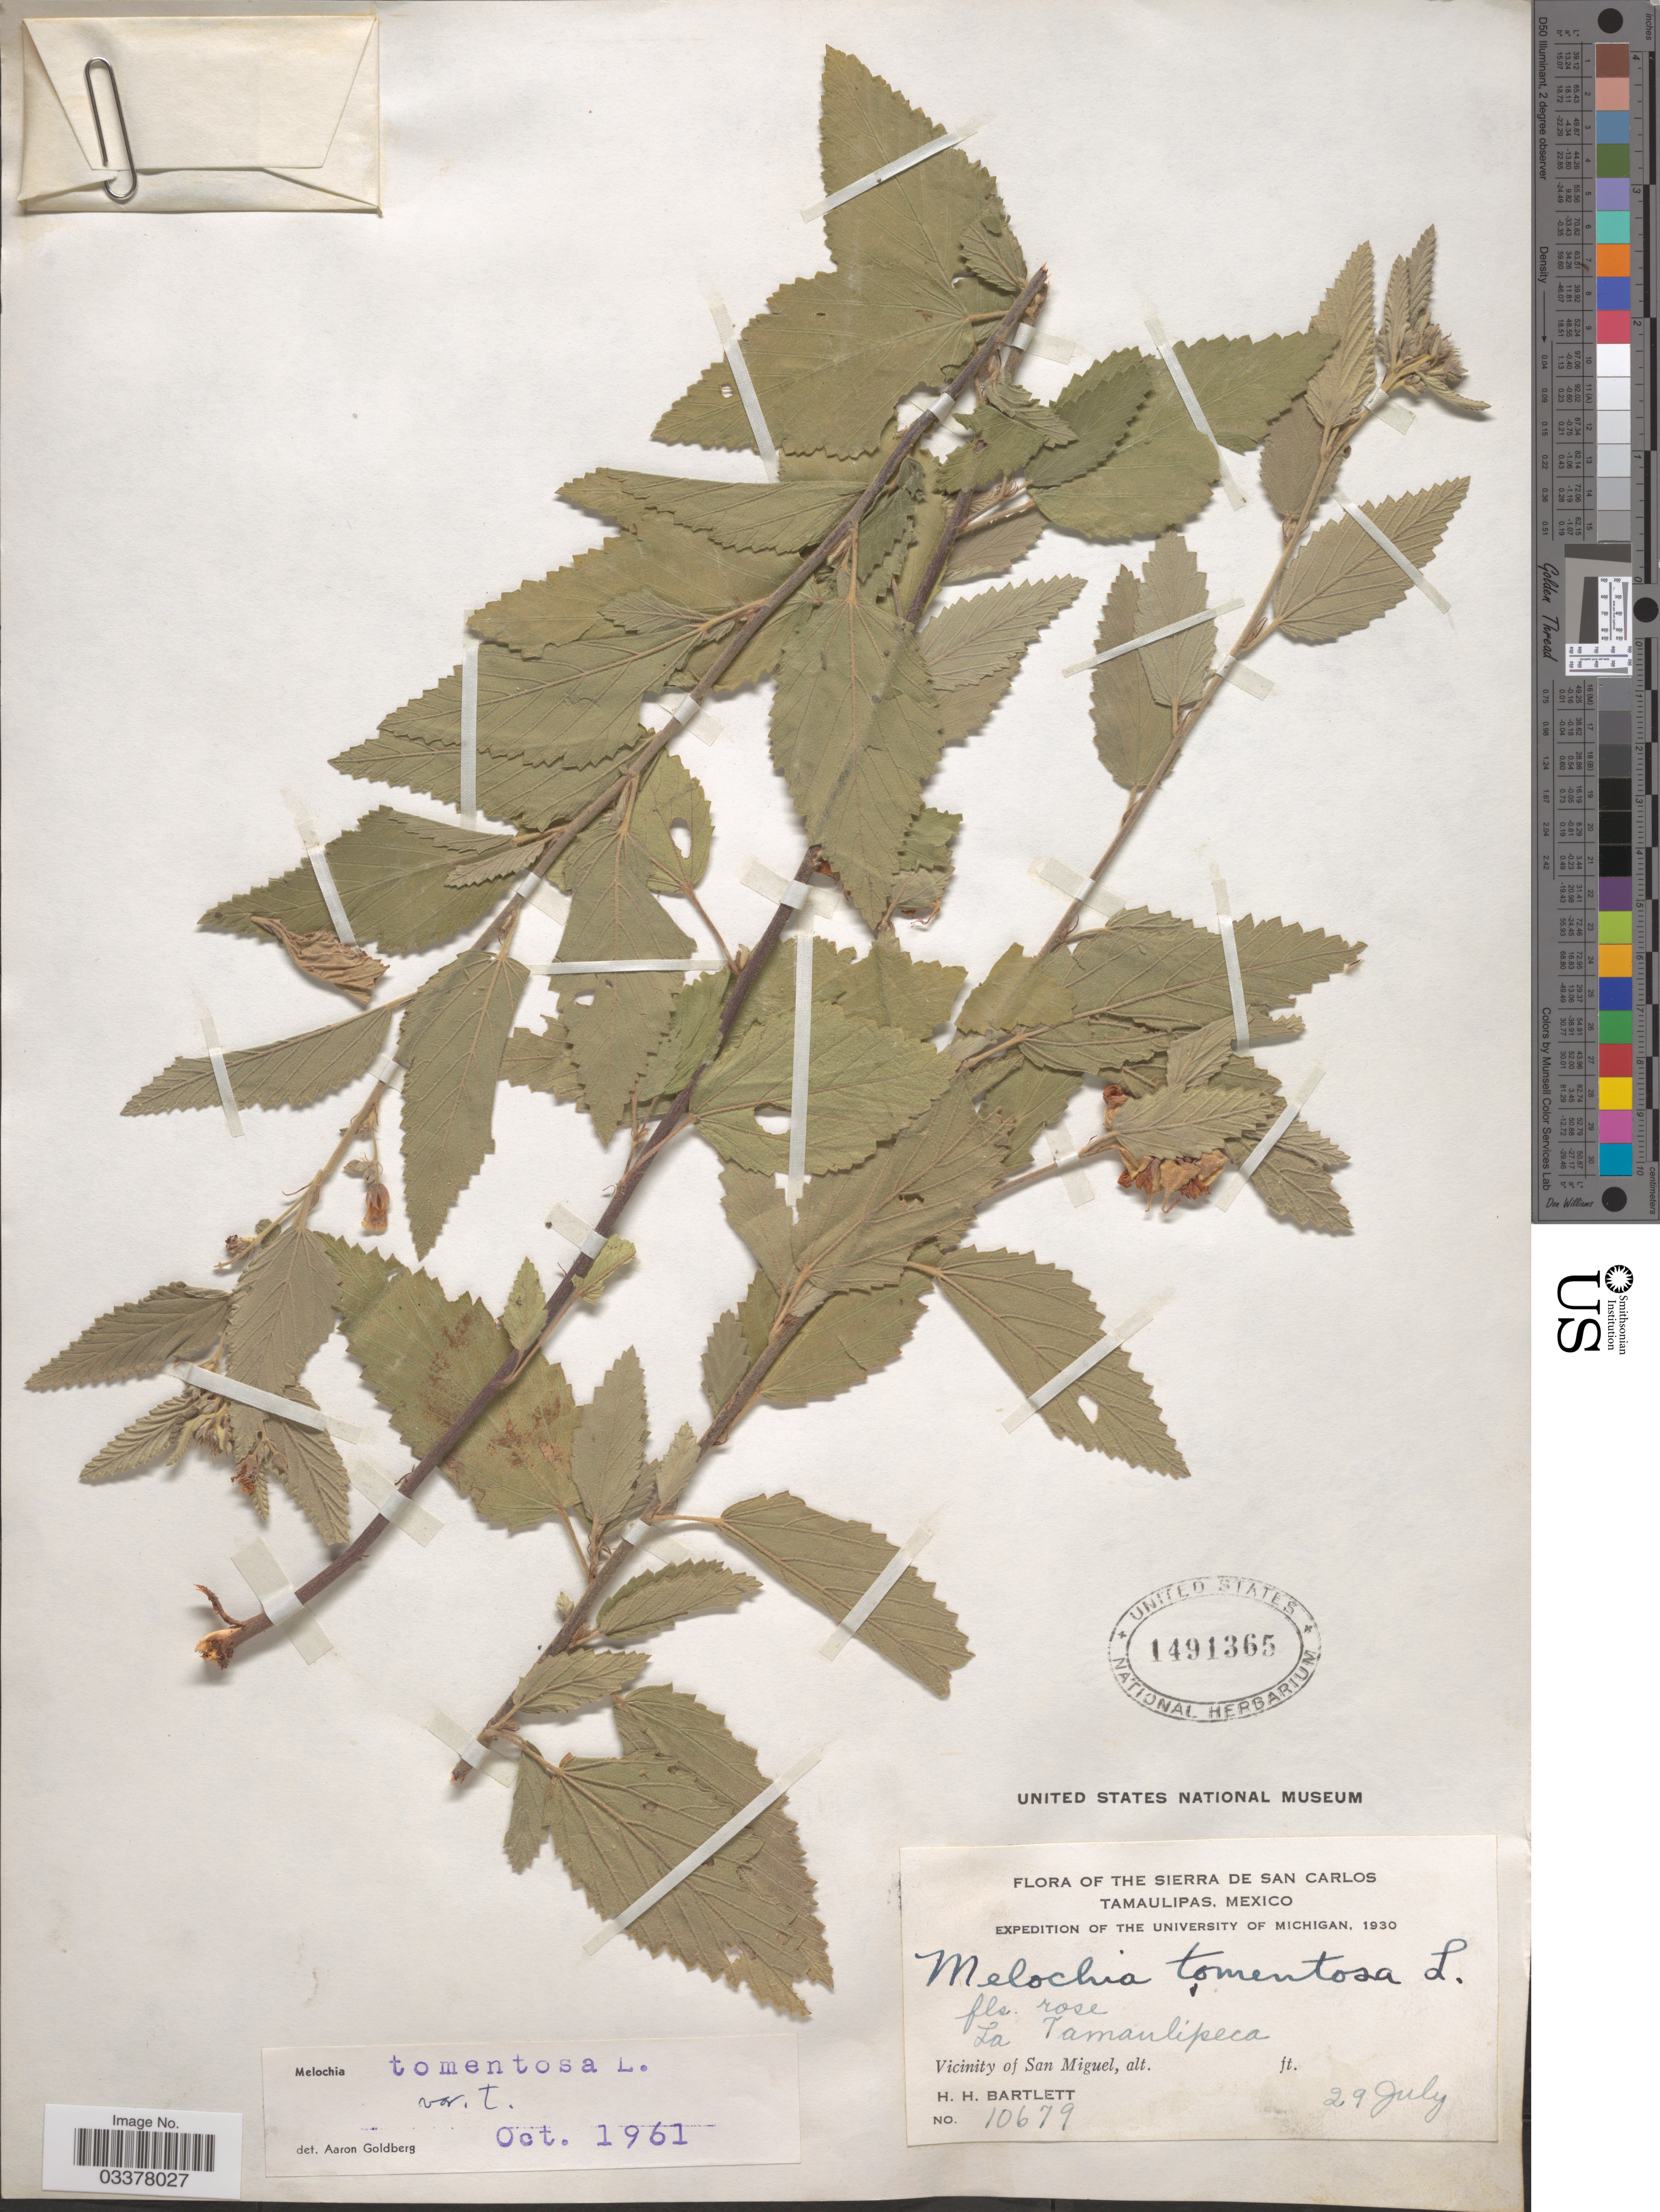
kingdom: Plantae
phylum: Tracheophyta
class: Magnoliopsida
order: Malvales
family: Malvaceae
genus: Melochia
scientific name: Melochia tomentosa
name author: L.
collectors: H. H. Bartlett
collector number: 10679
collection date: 1930-07-29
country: Mexico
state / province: Tamaulipas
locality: The Sierra de San Carlos. La Tamaulipeca. Vicinity of San Miguel.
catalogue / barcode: US 1491365